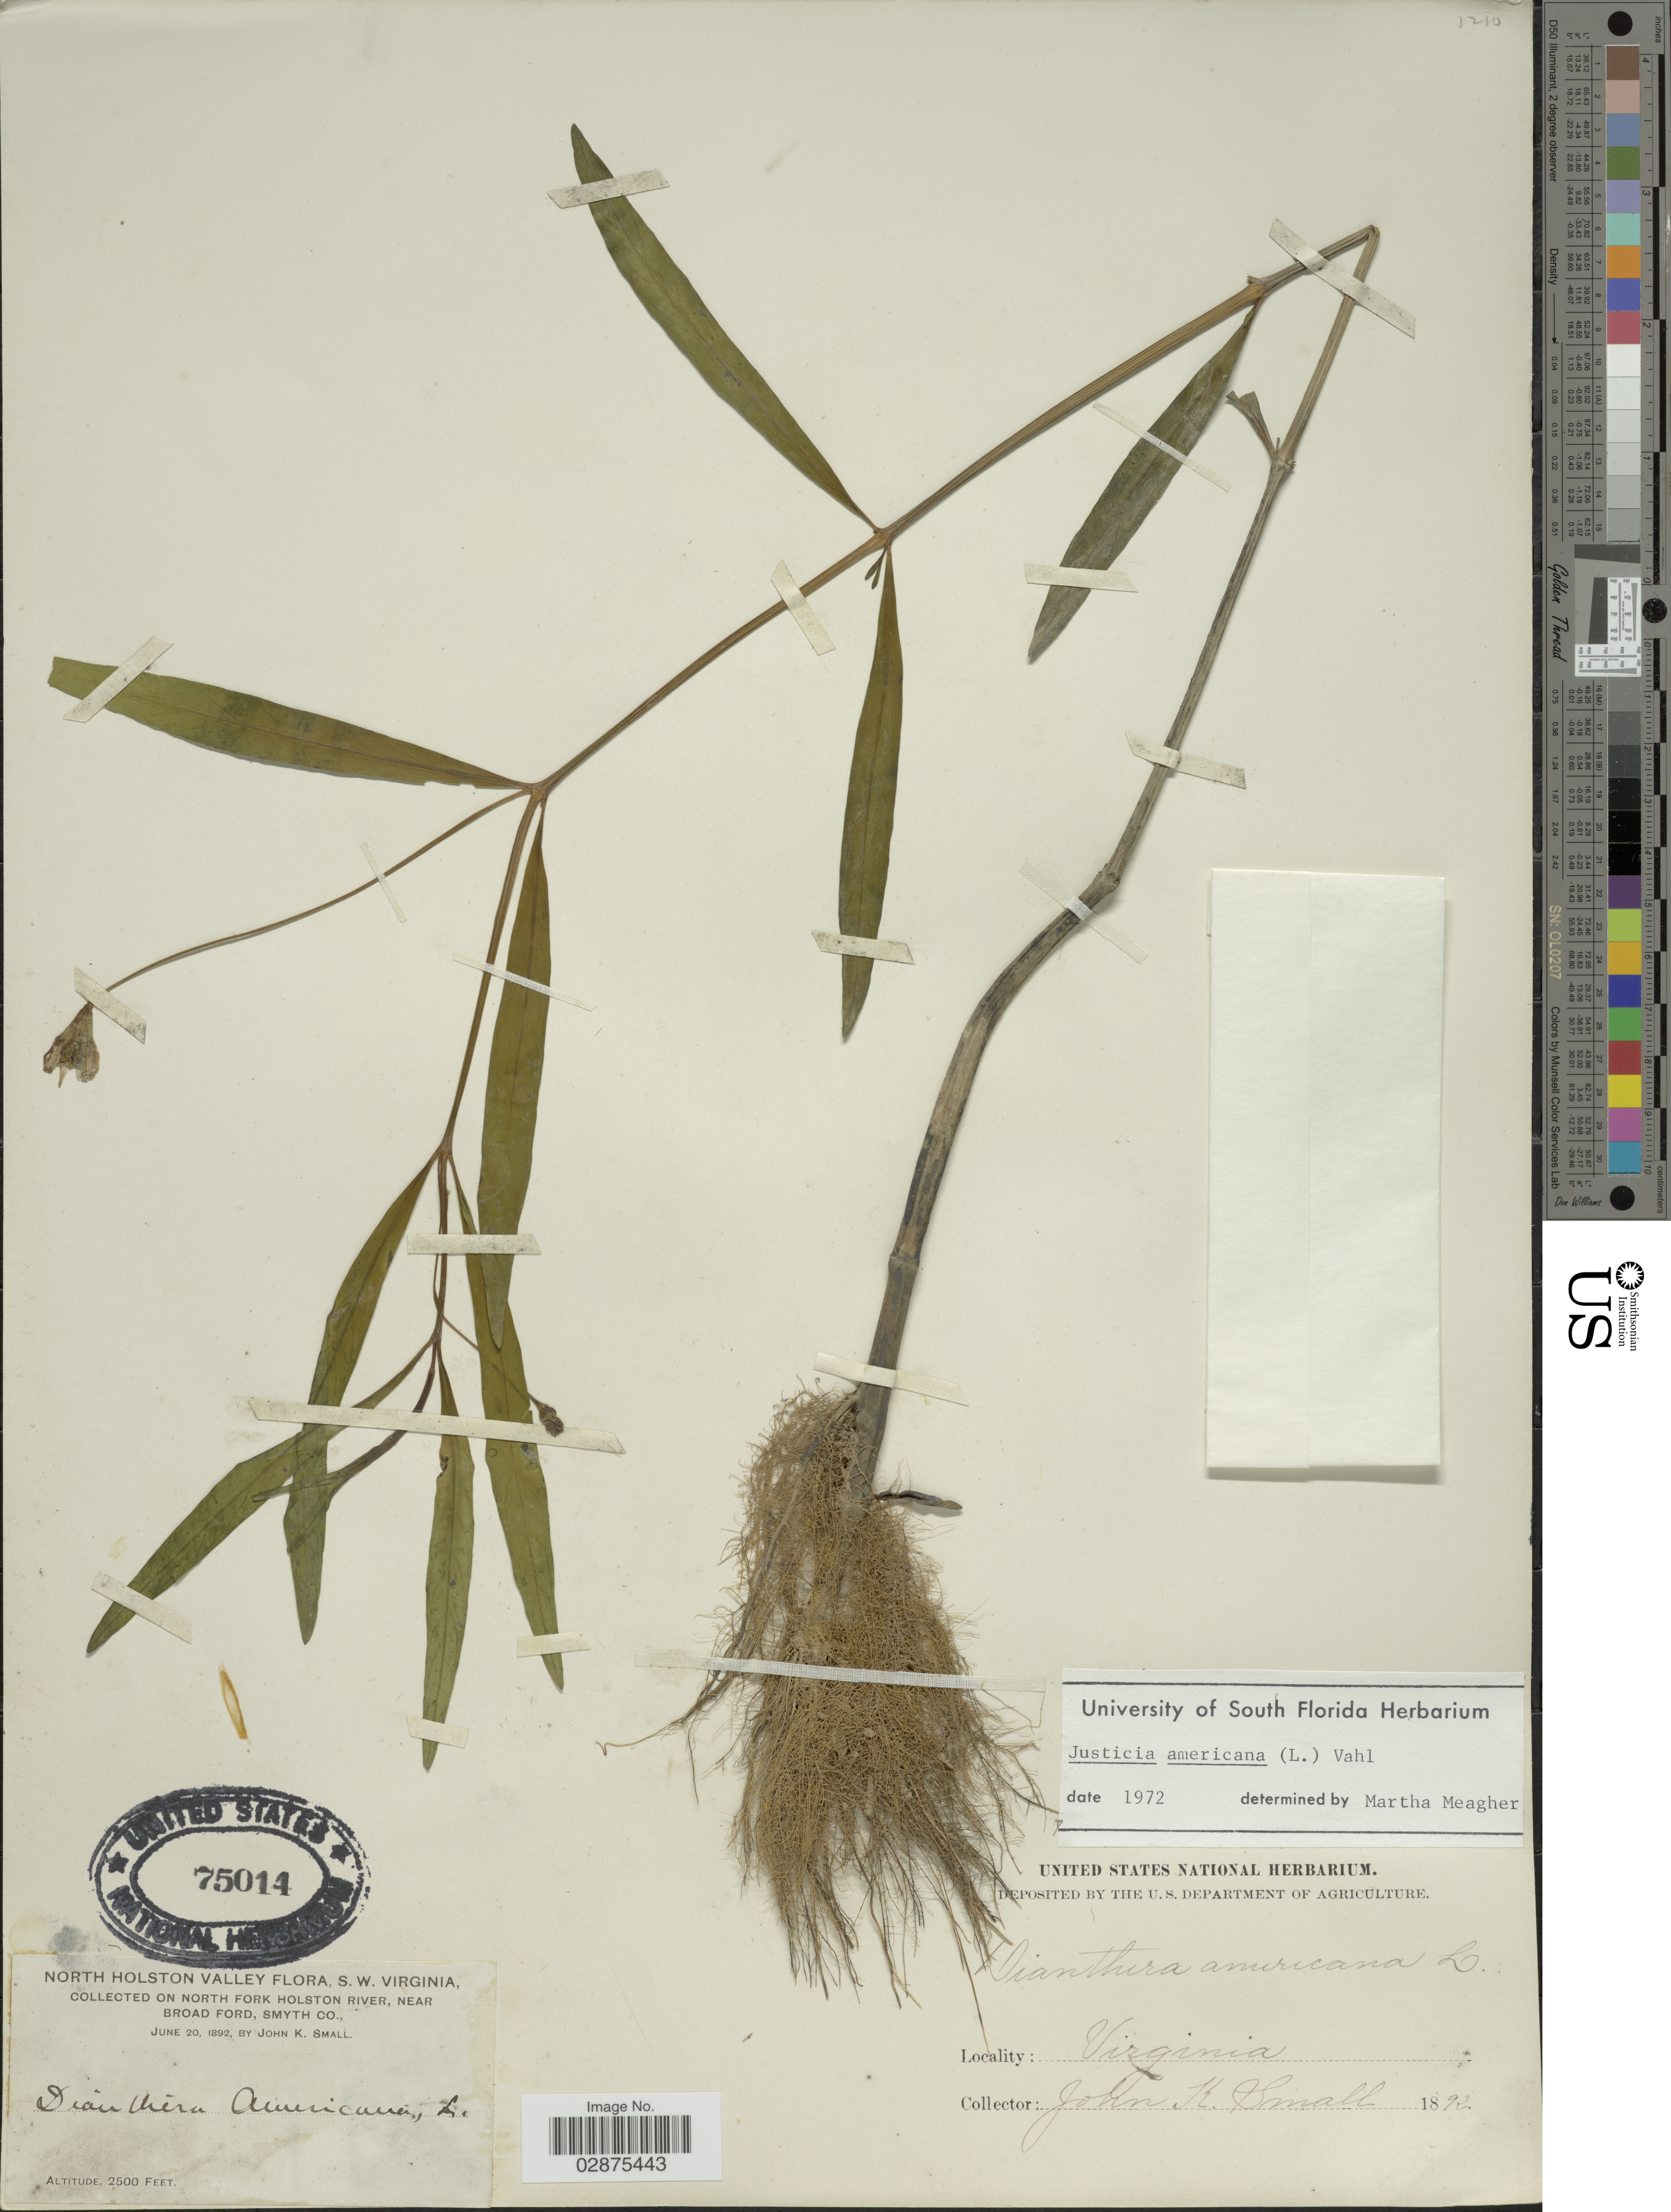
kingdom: Plantae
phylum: Tracheophyta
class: Magnoliopsida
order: Lamiales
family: Acanthaceae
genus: Justicia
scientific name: Justicia americana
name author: (L.) Vahl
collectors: J. K. Small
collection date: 1892-06-20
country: United States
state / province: Virginia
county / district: Smyth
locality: North Holston Valley flora, S.W. Virginia, on North Fork Holston River, near Broad Ford, Smyth Co.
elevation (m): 762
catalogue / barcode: US 75014